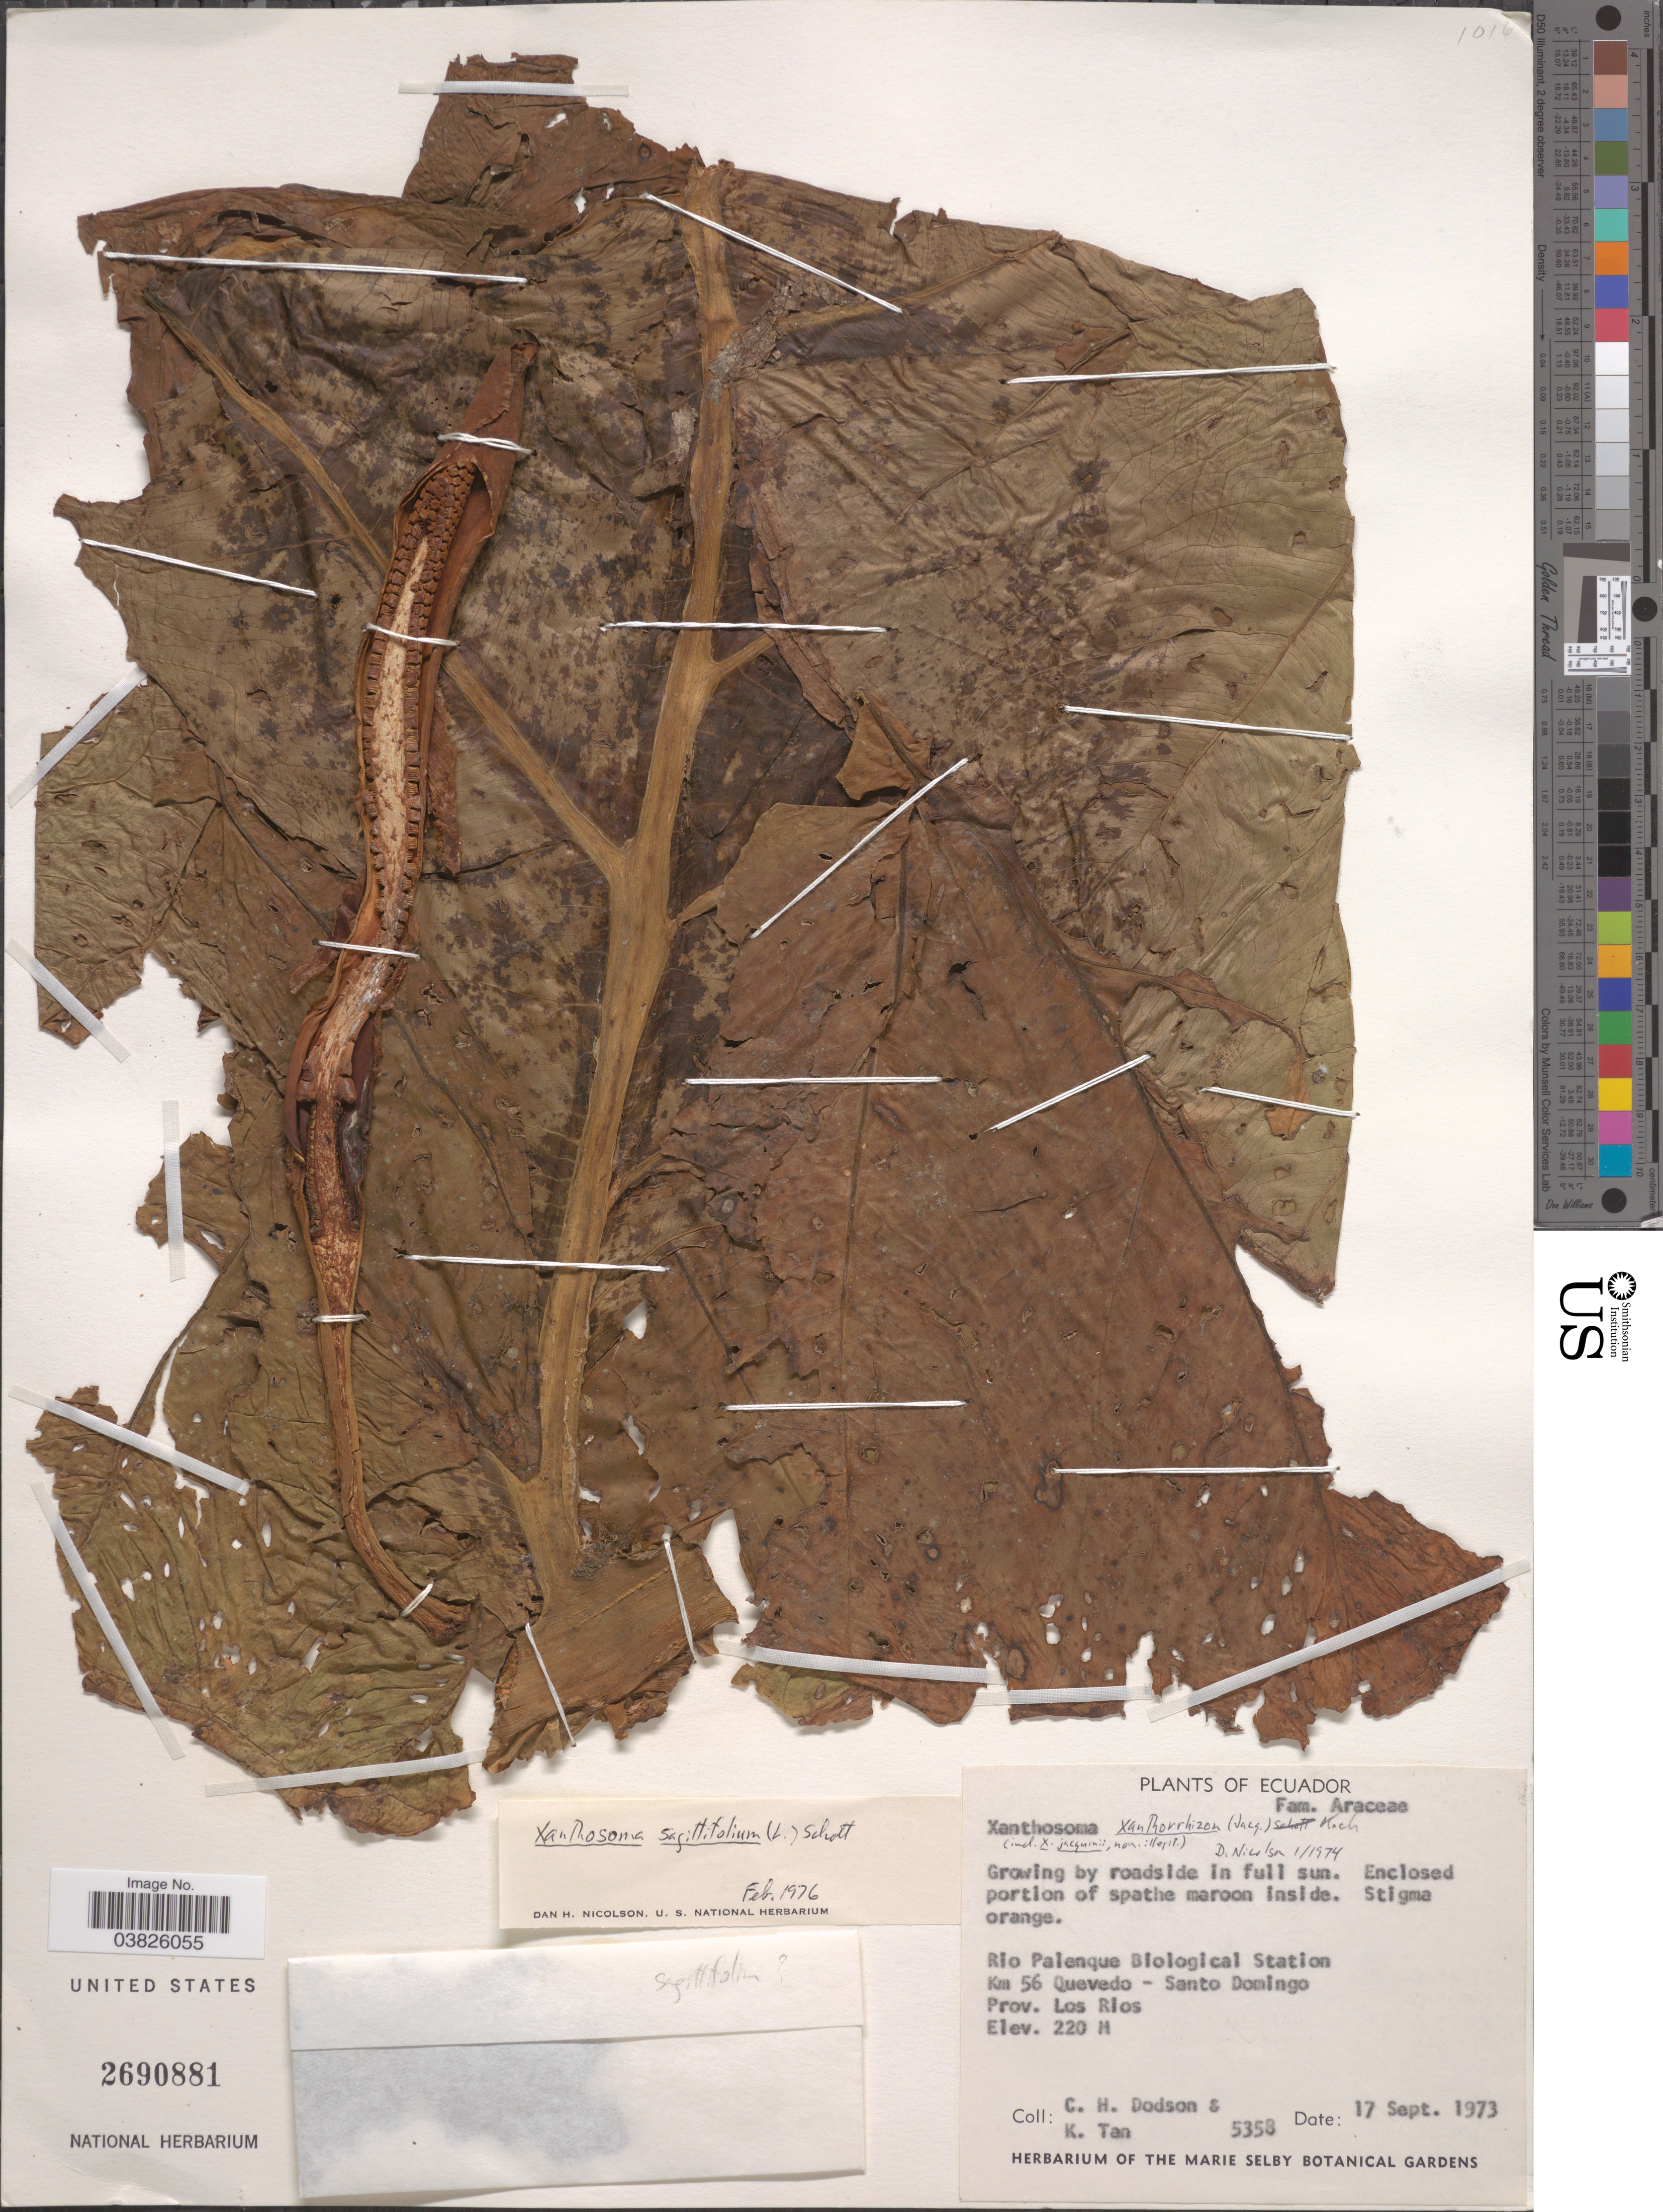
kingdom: Plantae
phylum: Tracheophyta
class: Liliopsida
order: Alismatales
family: Araceae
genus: Xanthosoma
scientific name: Xanthosoma sagittifolium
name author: (L.) Schott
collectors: C. H. Dodson & K. Tan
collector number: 5358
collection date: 1973-09-17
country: Ecuador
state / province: Los Ríos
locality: Rio Palenque Biological Station. Km 56 Quevedo - Santo Domingo.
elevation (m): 220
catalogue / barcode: US 2690881